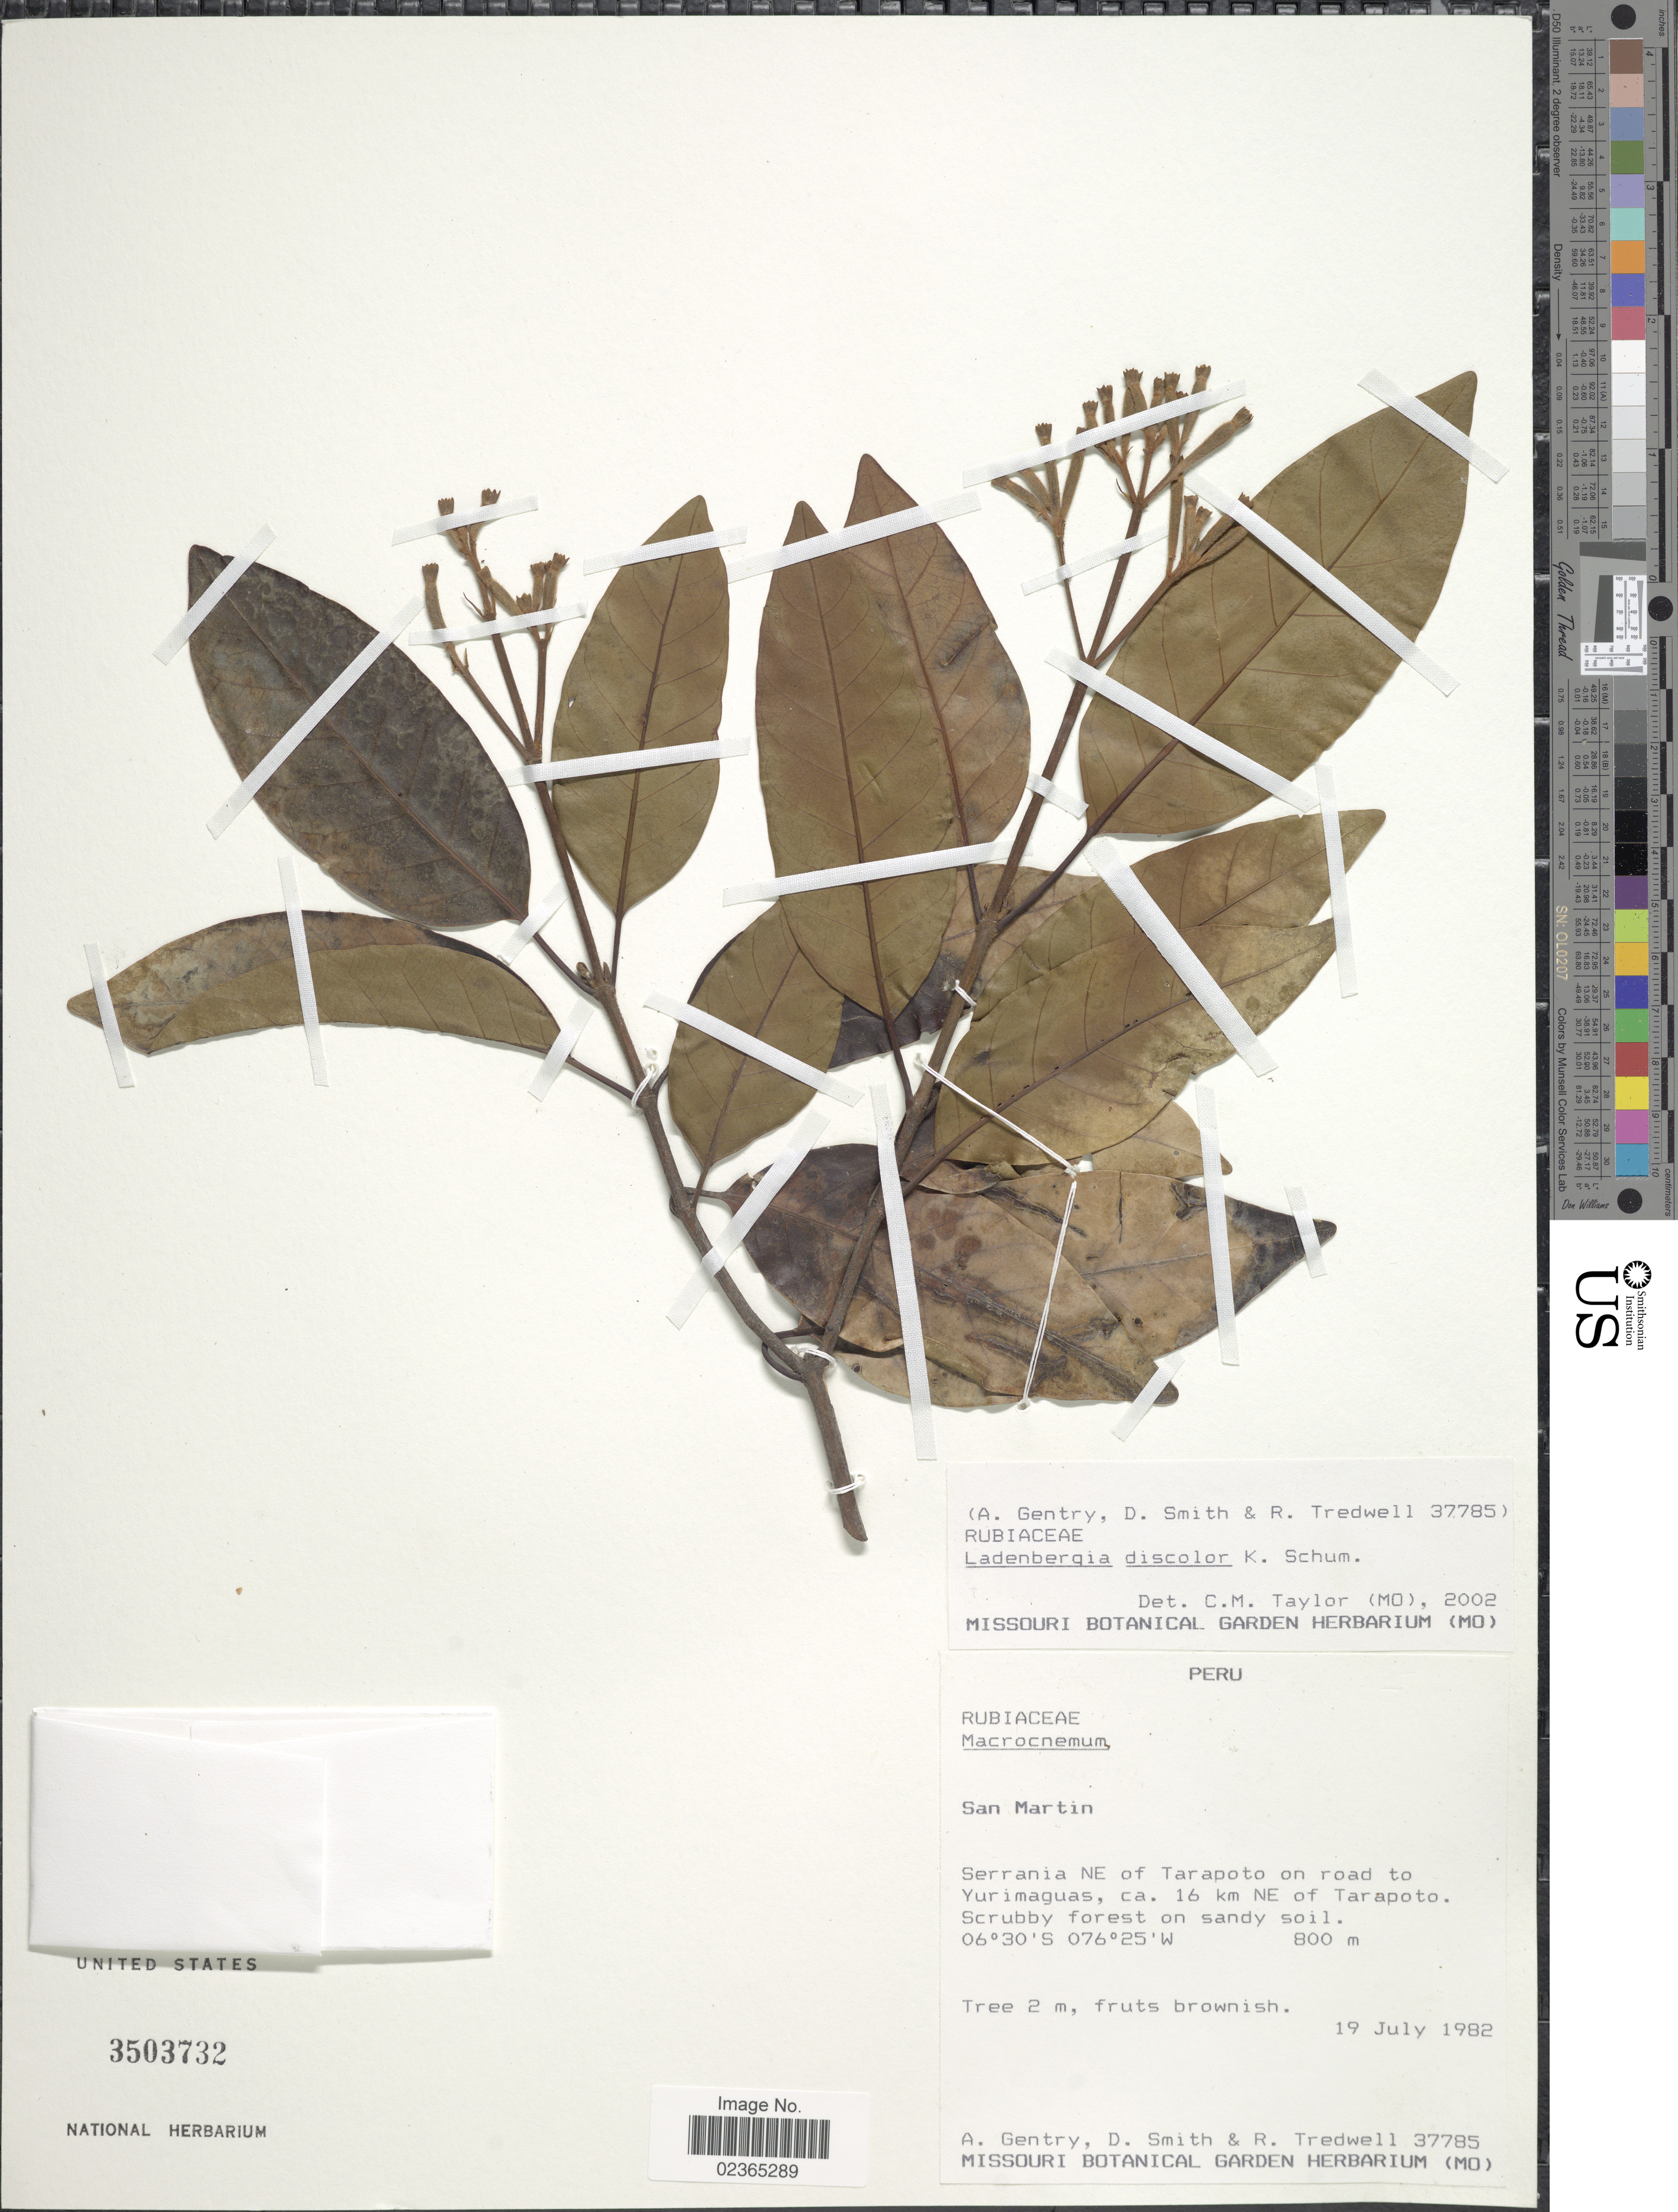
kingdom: Plantae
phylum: Tracheophyta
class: Magnoliopsida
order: Gentianales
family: Rubiaceae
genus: Ladenbergia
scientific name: Ladenbergia discolor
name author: K. Schum.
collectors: A. H. Gentry, D. Smith & R. Tredwell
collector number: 37785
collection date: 1982-07-19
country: Peru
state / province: San Martín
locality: Serrania NE of Tarapoto on road to Yurimaguas, ca. 16 km NE of Tarapoto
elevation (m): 800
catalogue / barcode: US 3503732